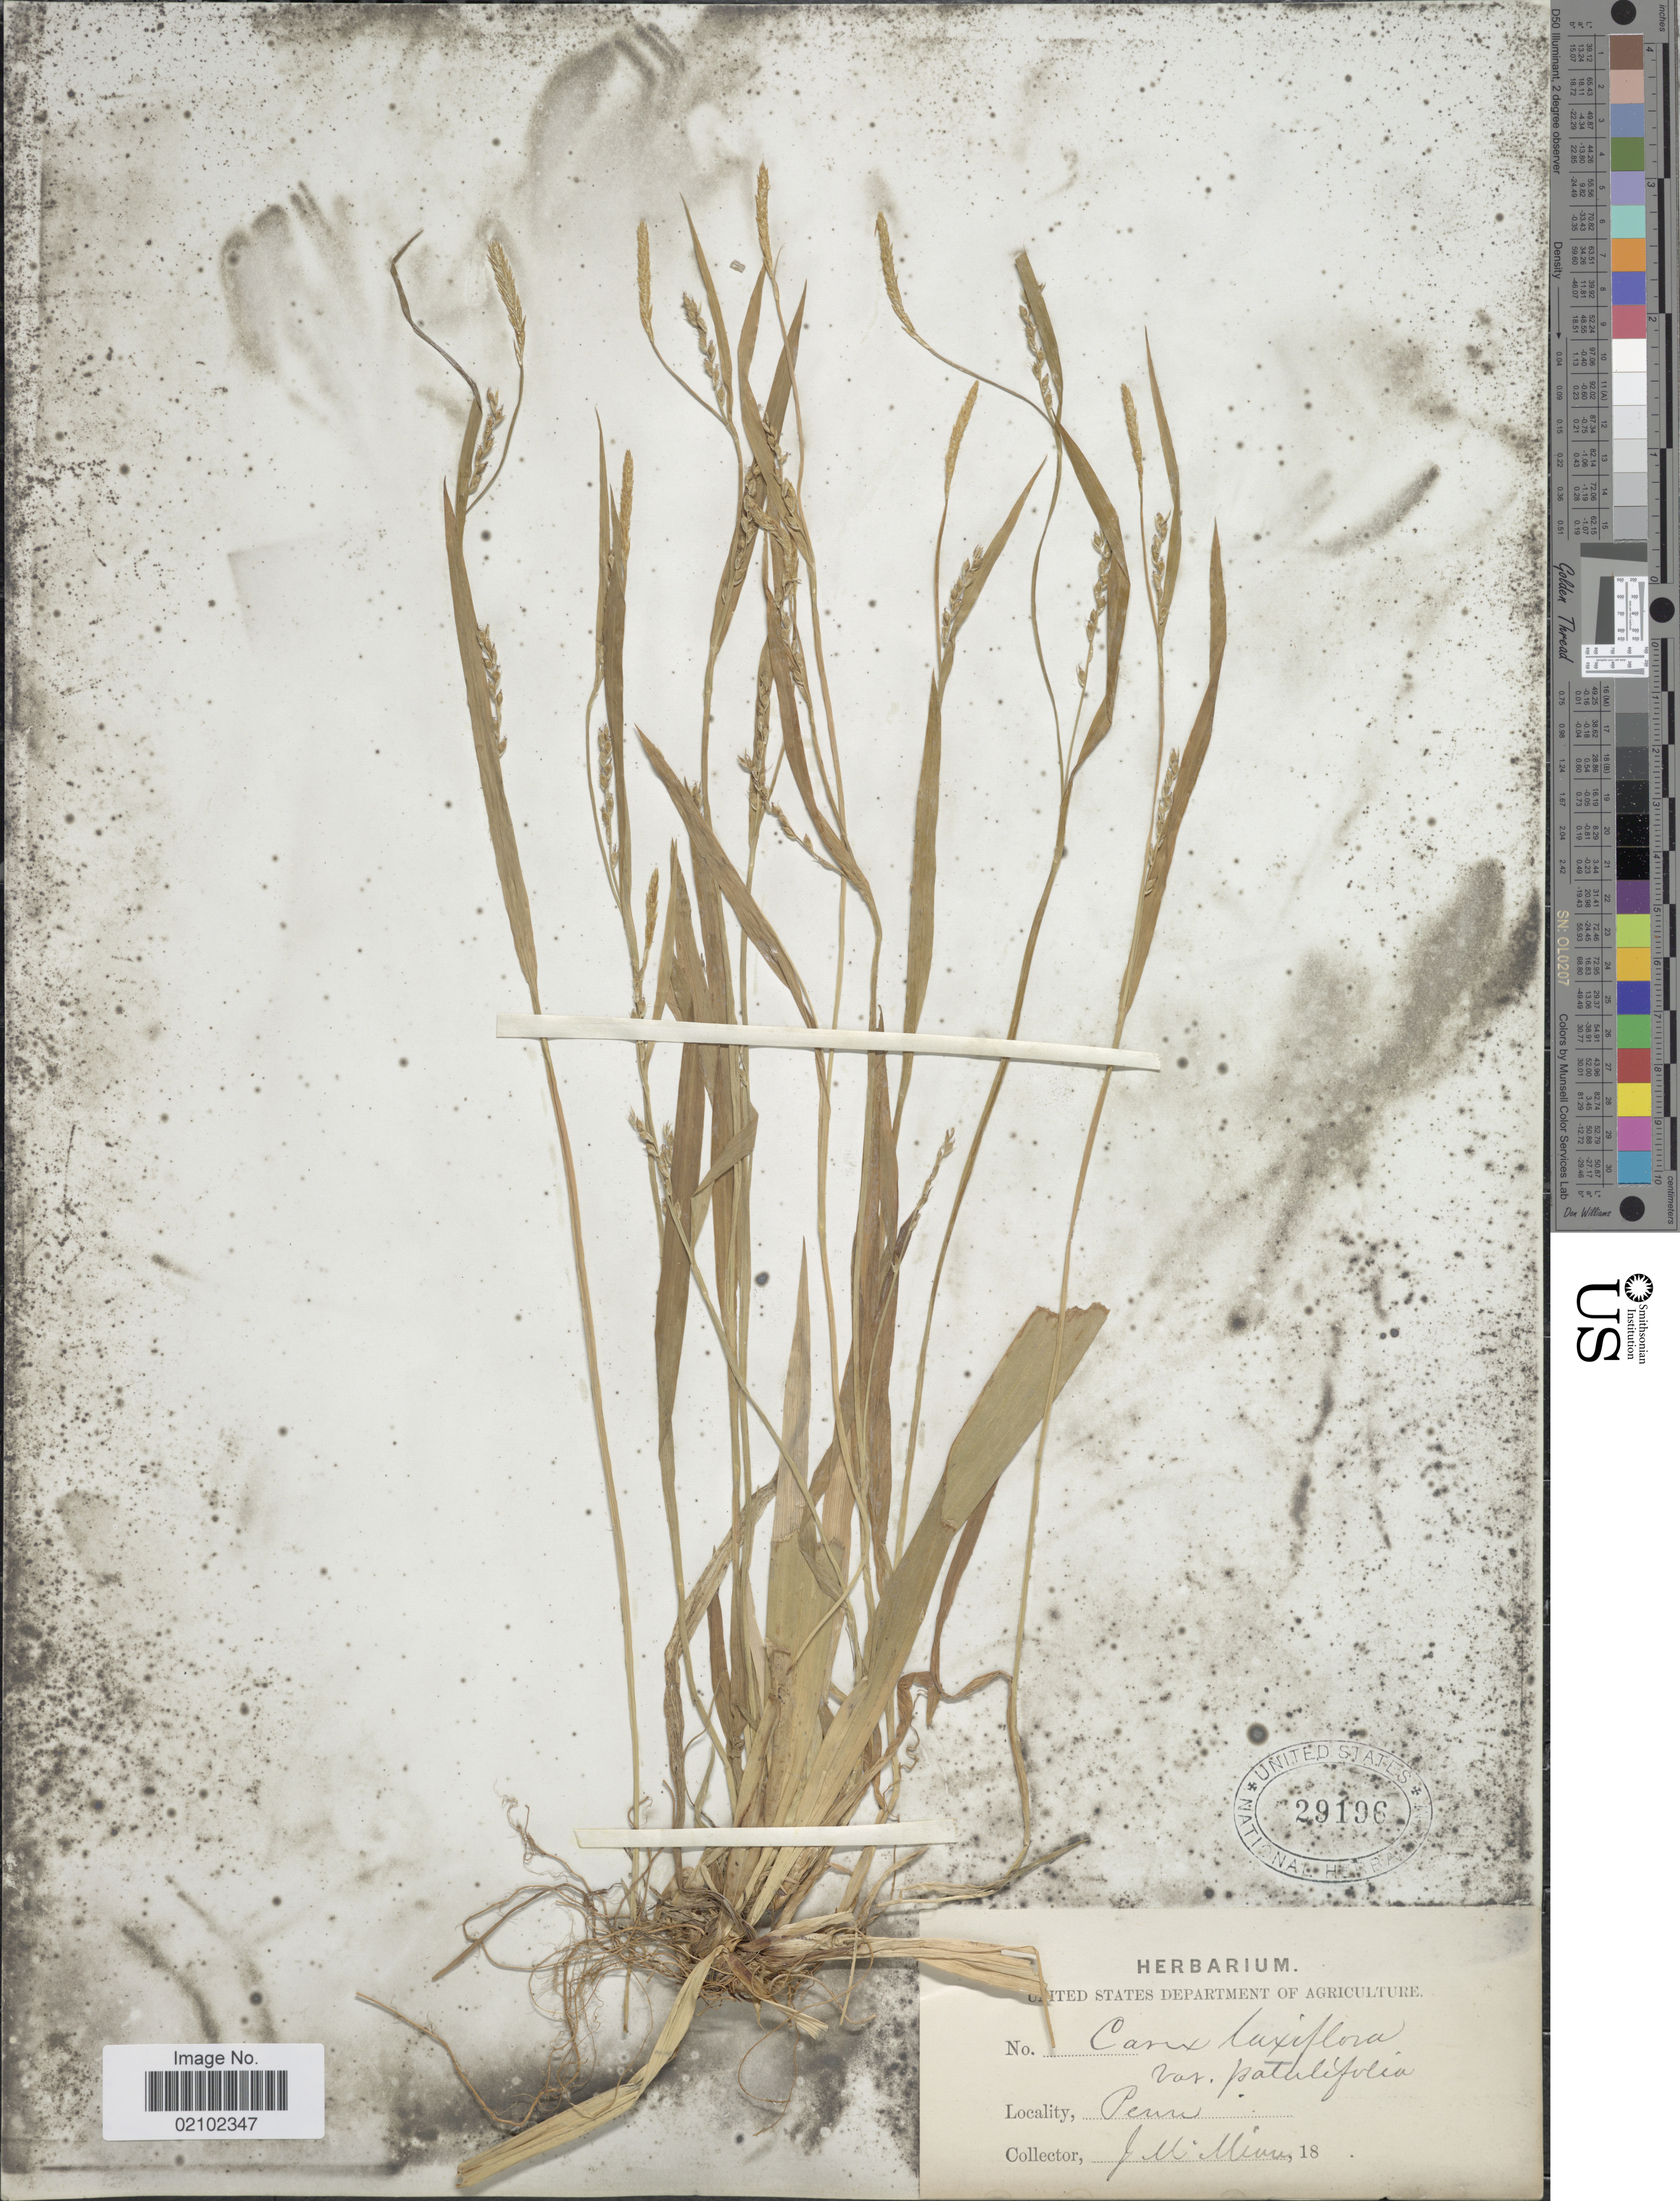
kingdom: Plantae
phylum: Tracheophyta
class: Liliopsida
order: Poales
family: Cyperaceae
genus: Carex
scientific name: Carex laxiflora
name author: Lam.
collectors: J. McMinn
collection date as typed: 18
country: United States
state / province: Pennsylvania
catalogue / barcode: US 29196